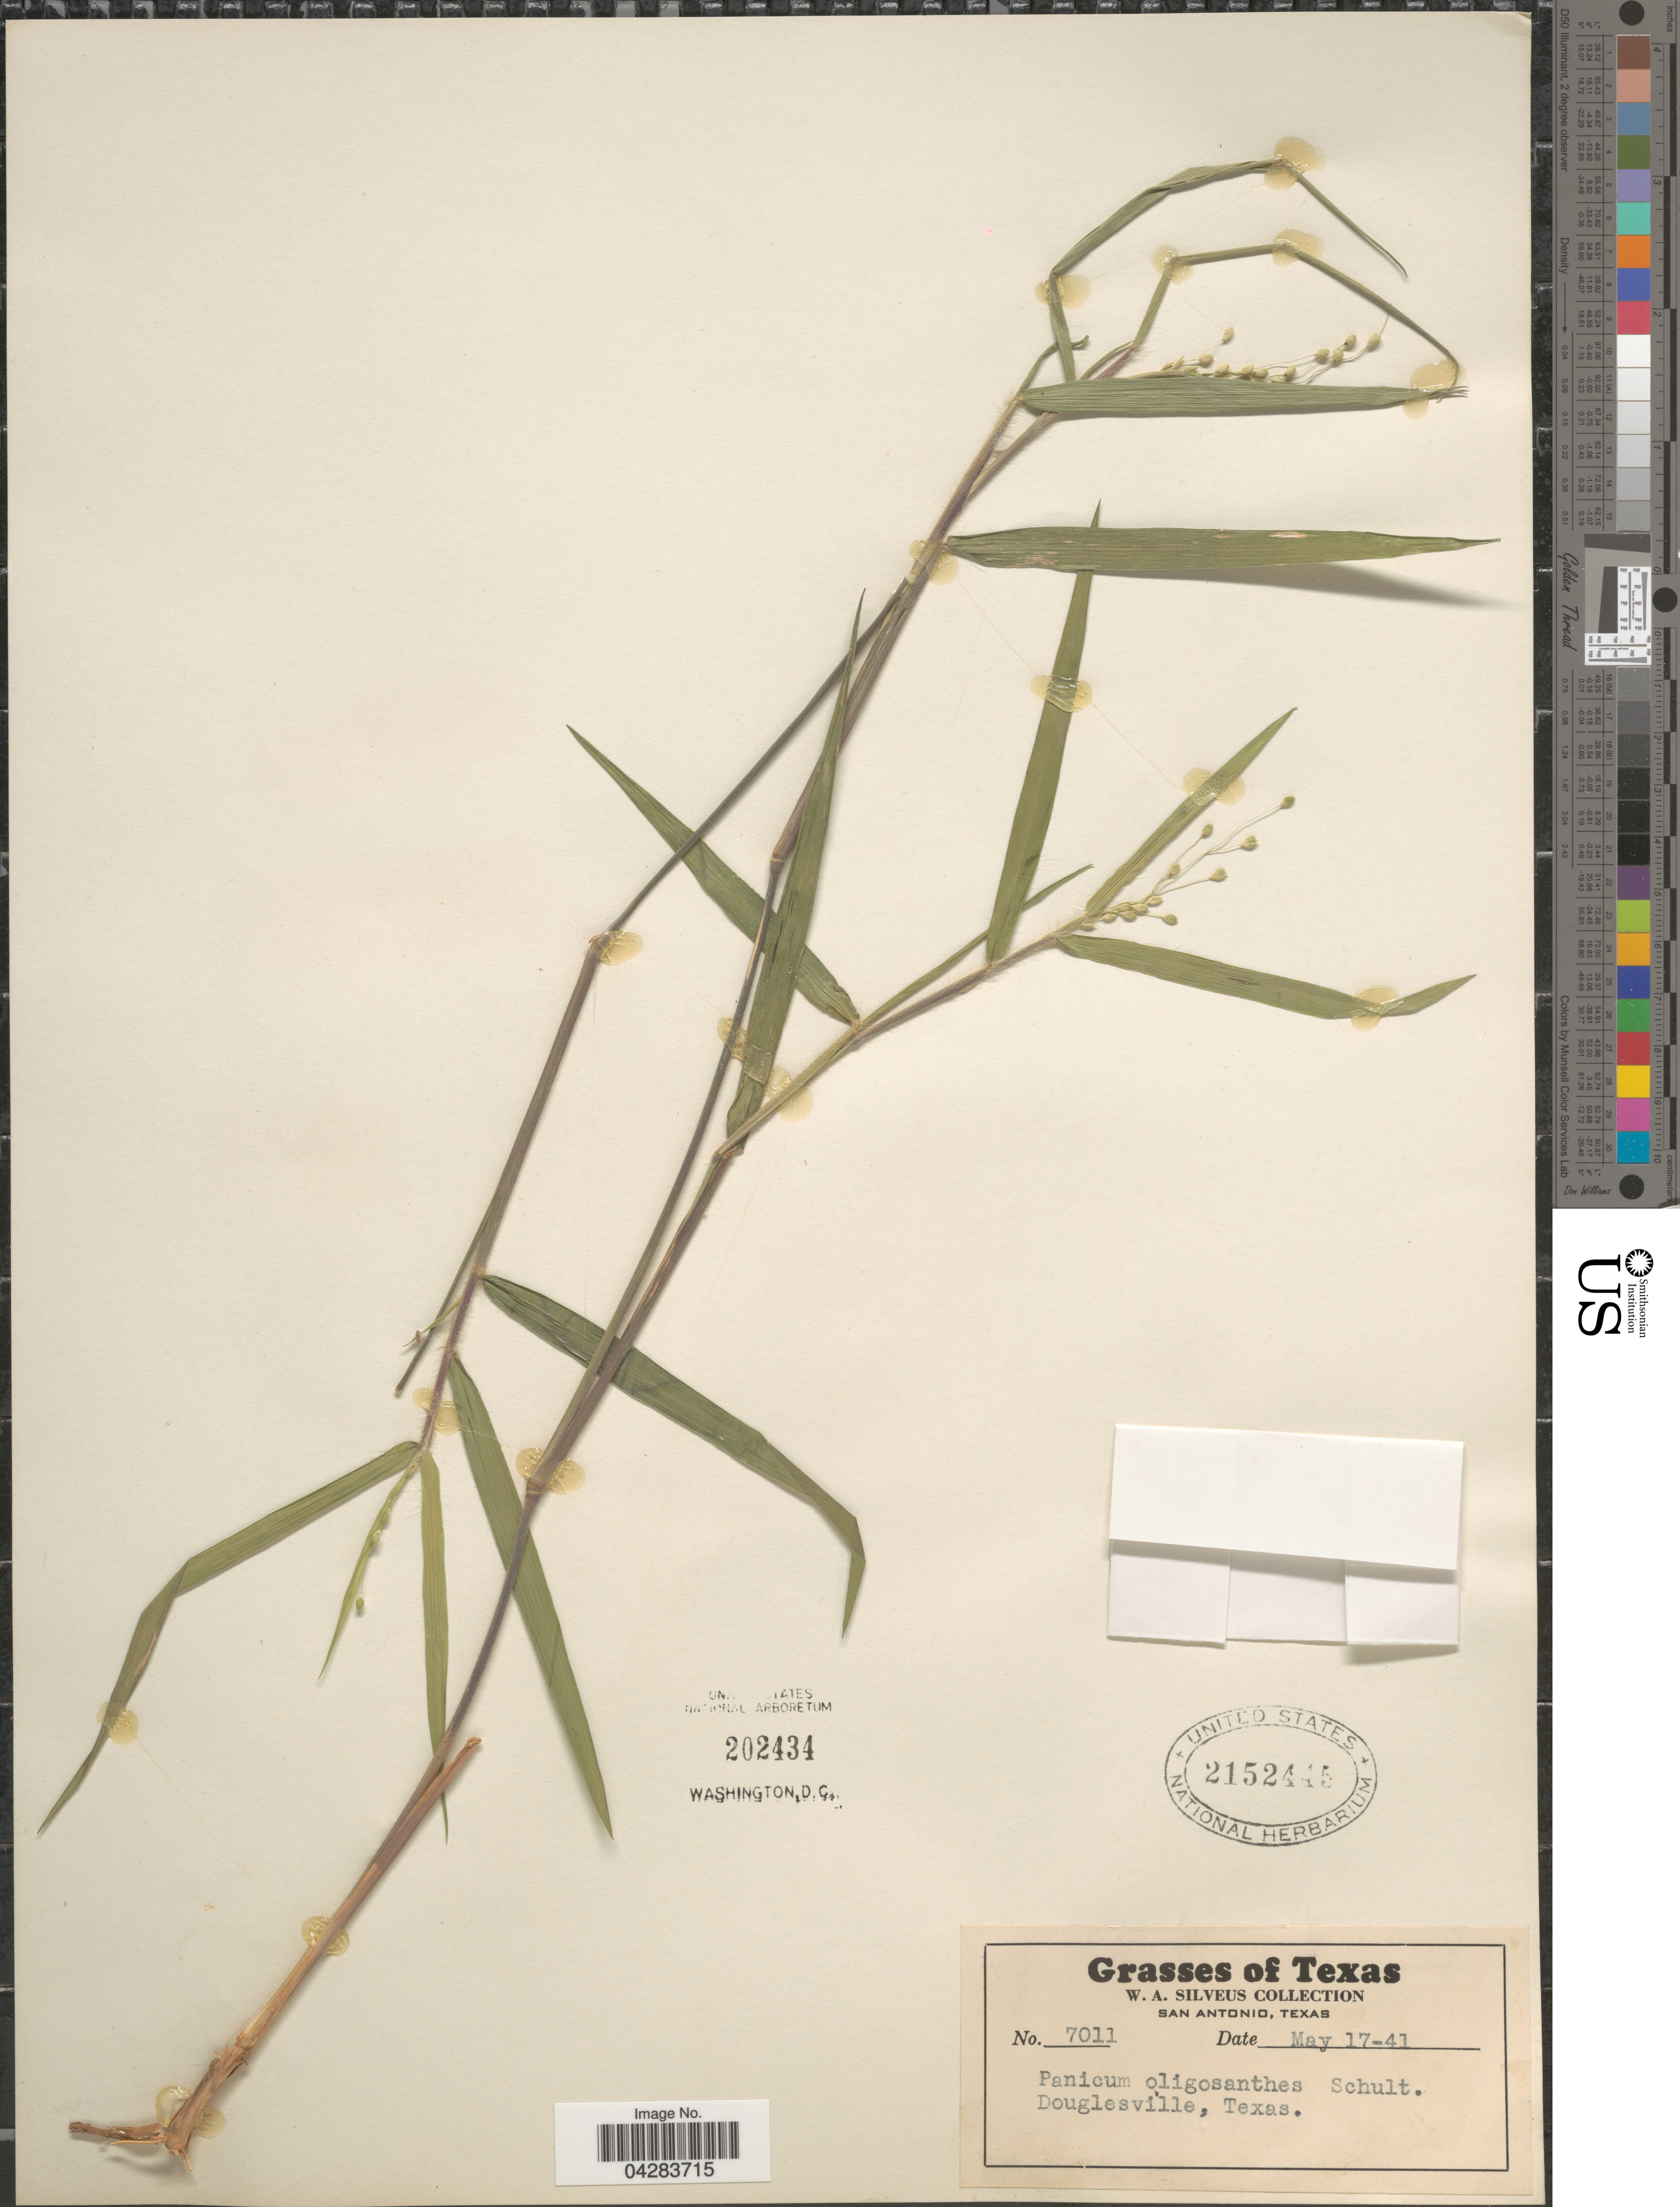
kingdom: Plantae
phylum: Tracheophyta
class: Liliopsida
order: Poales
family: Poaceae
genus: Dichanthelium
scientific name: Dichanthelium oligosanthes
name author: (Schult.) Gould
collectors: W. Silveus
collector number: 7011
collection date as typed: Transcribed d/m/y: 17/5/41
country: United States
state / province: Texas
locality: Douglesville.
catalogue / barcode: US 2152445